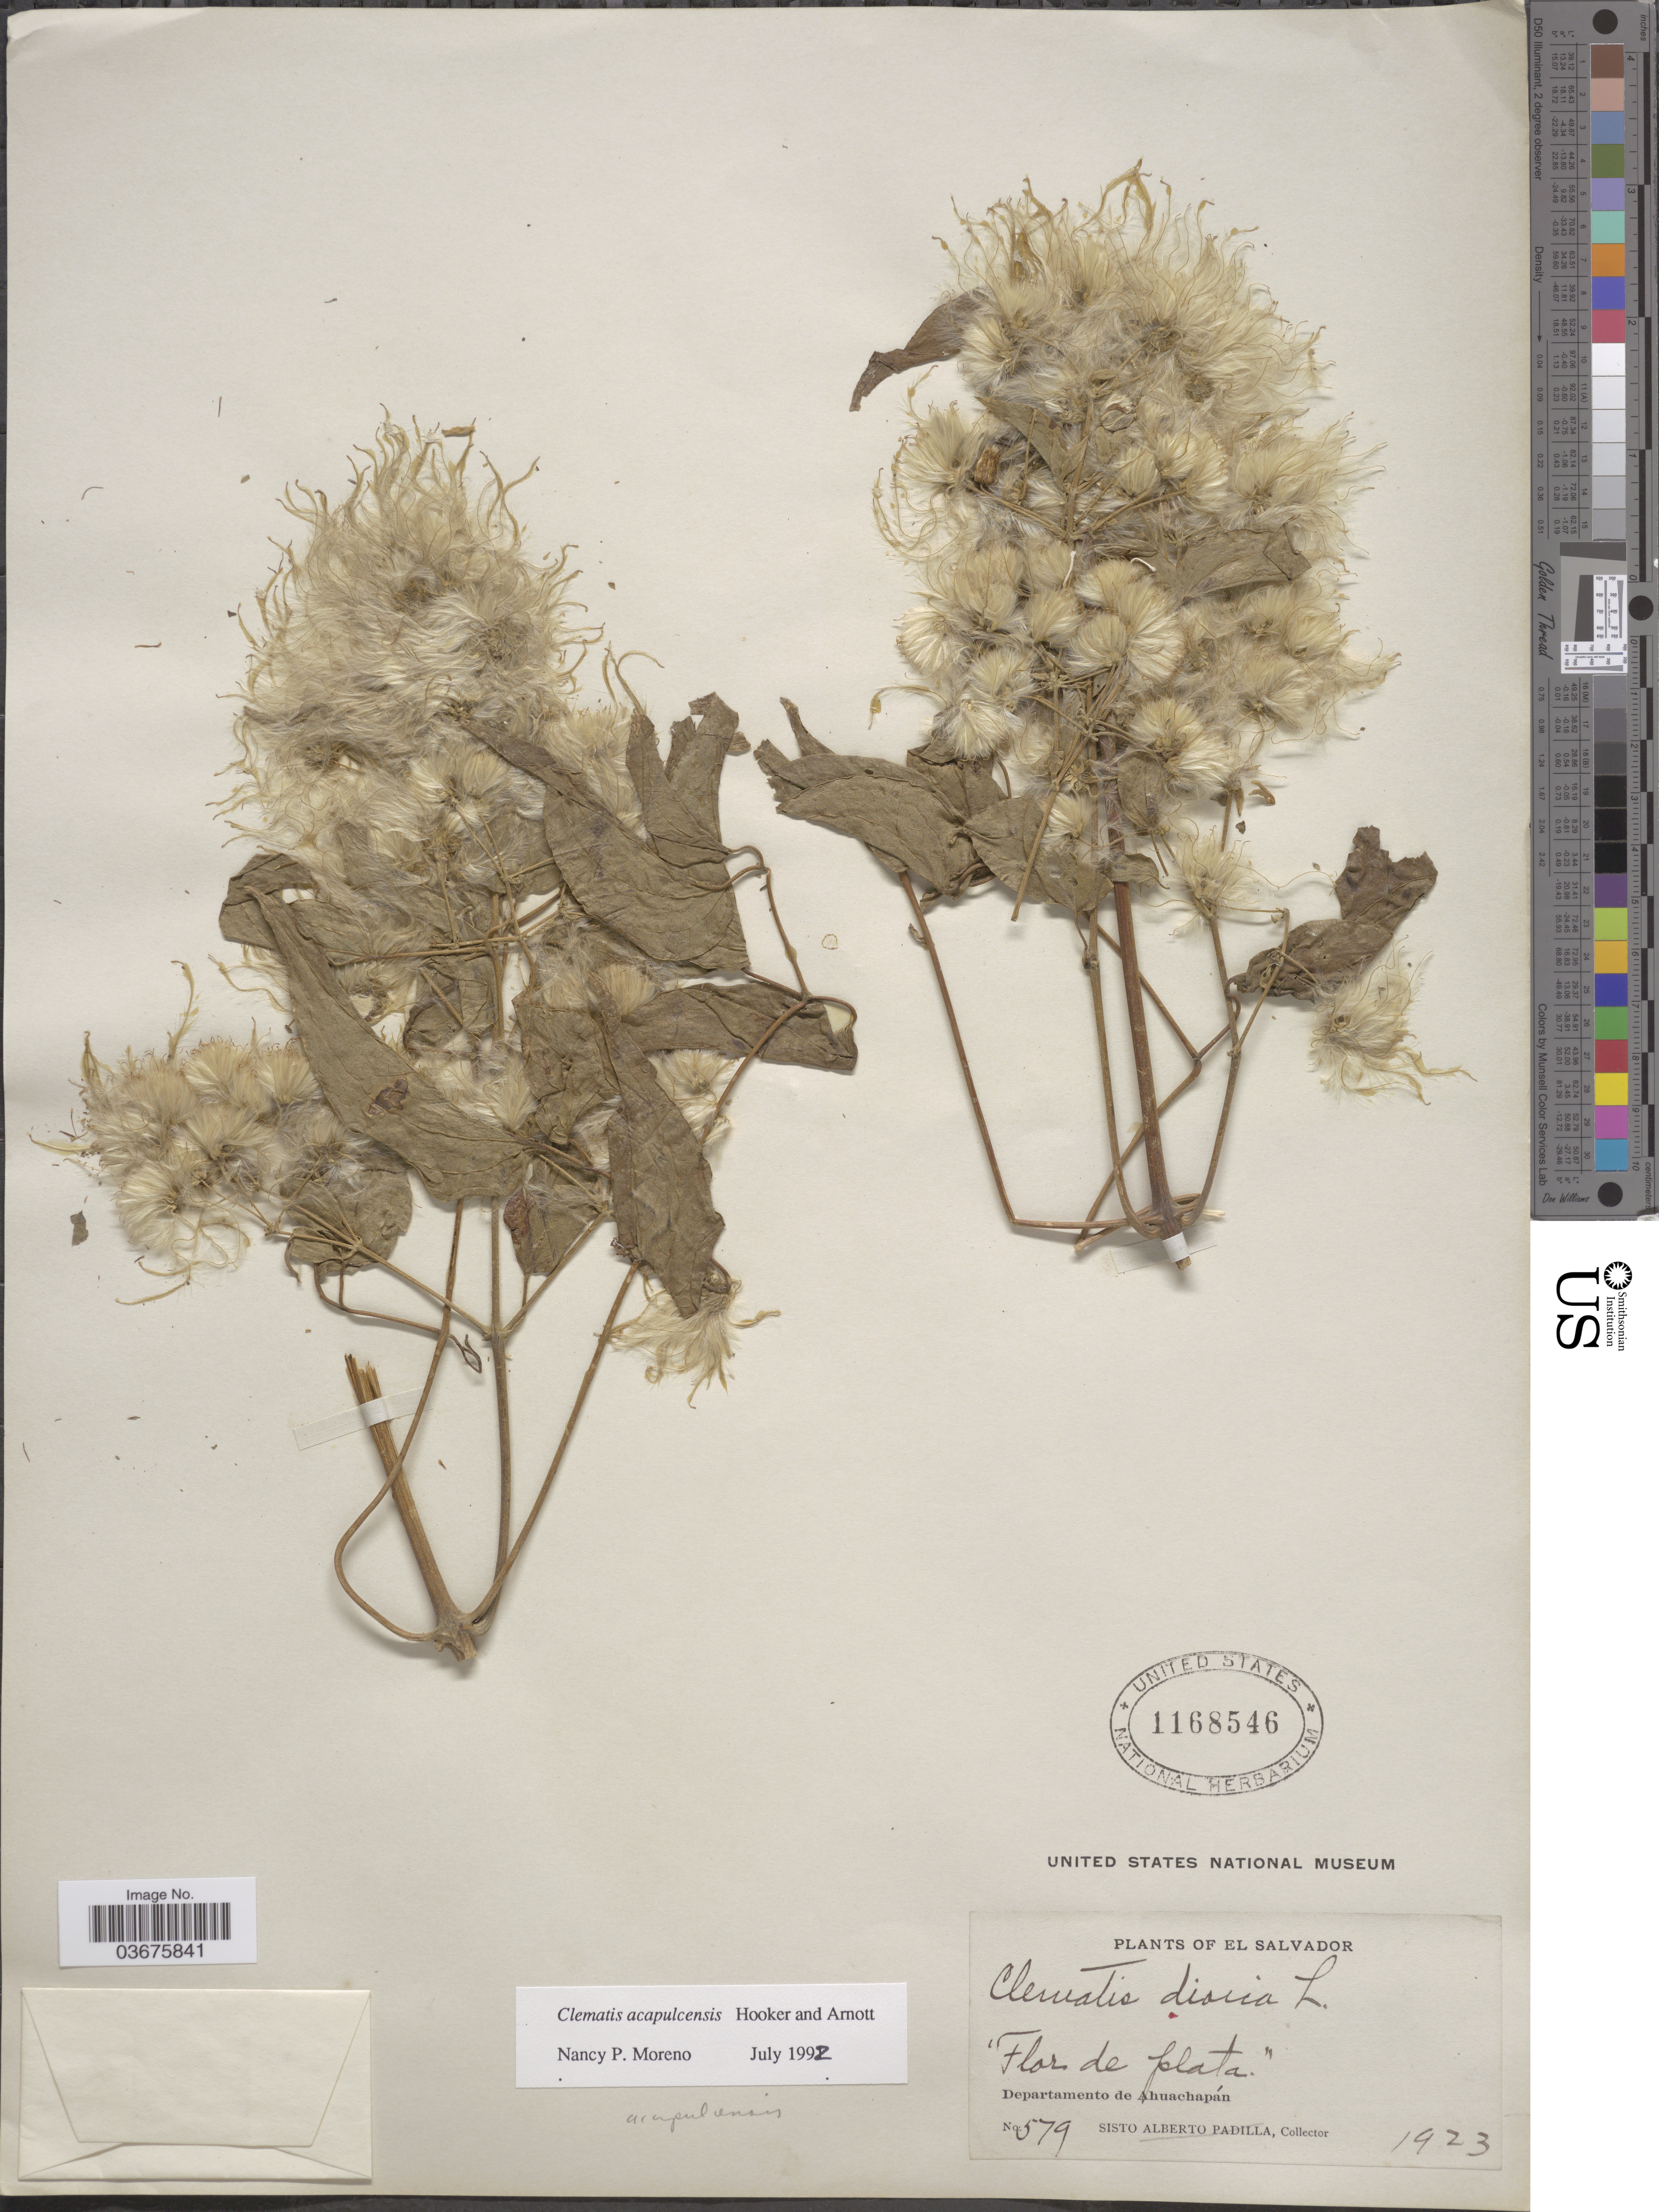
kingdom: Plantae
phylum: Tracheophyta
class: Magnoliopsida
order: Ranunculales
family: Ranunculaceae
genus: Clematis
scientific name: Clematis acapulcensis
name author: Hook. & Arn.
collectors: S. A. Padilla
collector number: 579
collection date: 1923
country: El Salvador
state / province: Ahuachapan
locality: Departamento de Ahuachapán.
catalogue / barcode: US 1168546